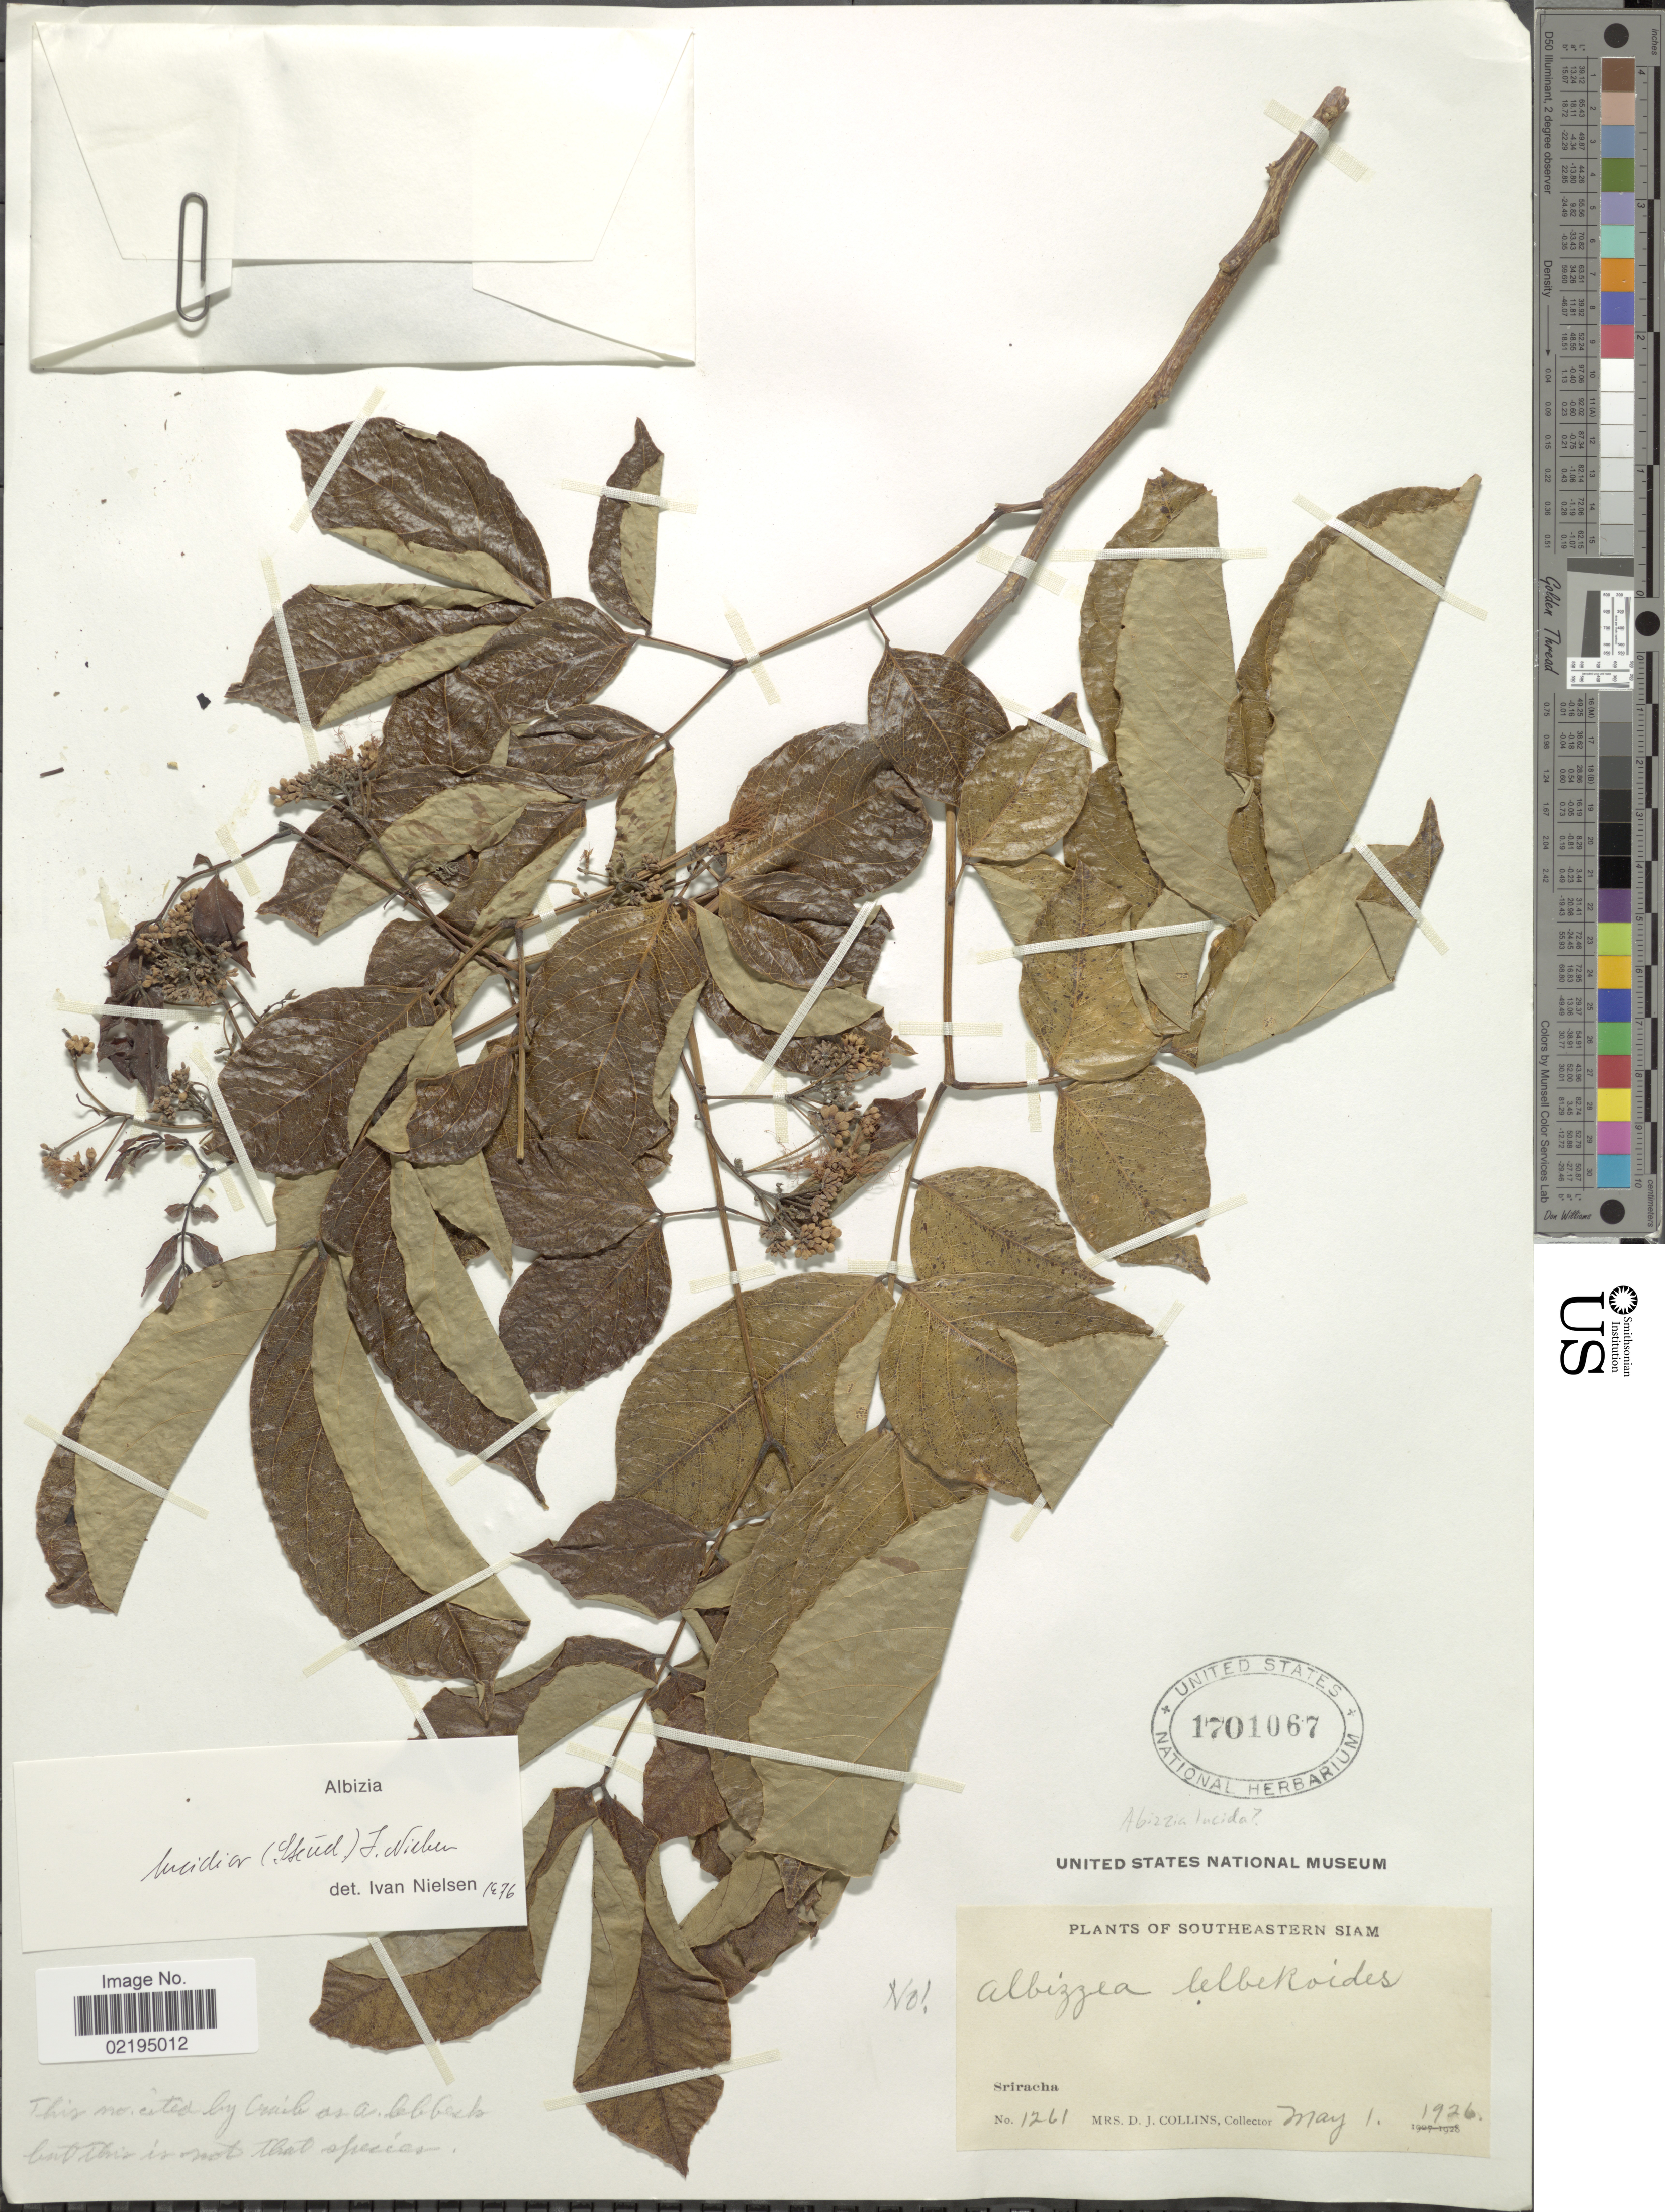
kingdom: Plantae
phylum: Tracheophyta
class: Magnoliopsida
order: Fabales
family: Fabaceae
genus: Albizia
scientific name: Albizia lucidior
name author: (Steud.) H. Hara ex I.C. Nielsen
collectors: Mrs. D. J. Collins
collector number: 1261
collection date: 1926-05-01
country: Thailand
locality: Southeastern Siam, Sriracha.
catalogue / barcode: US 1701067